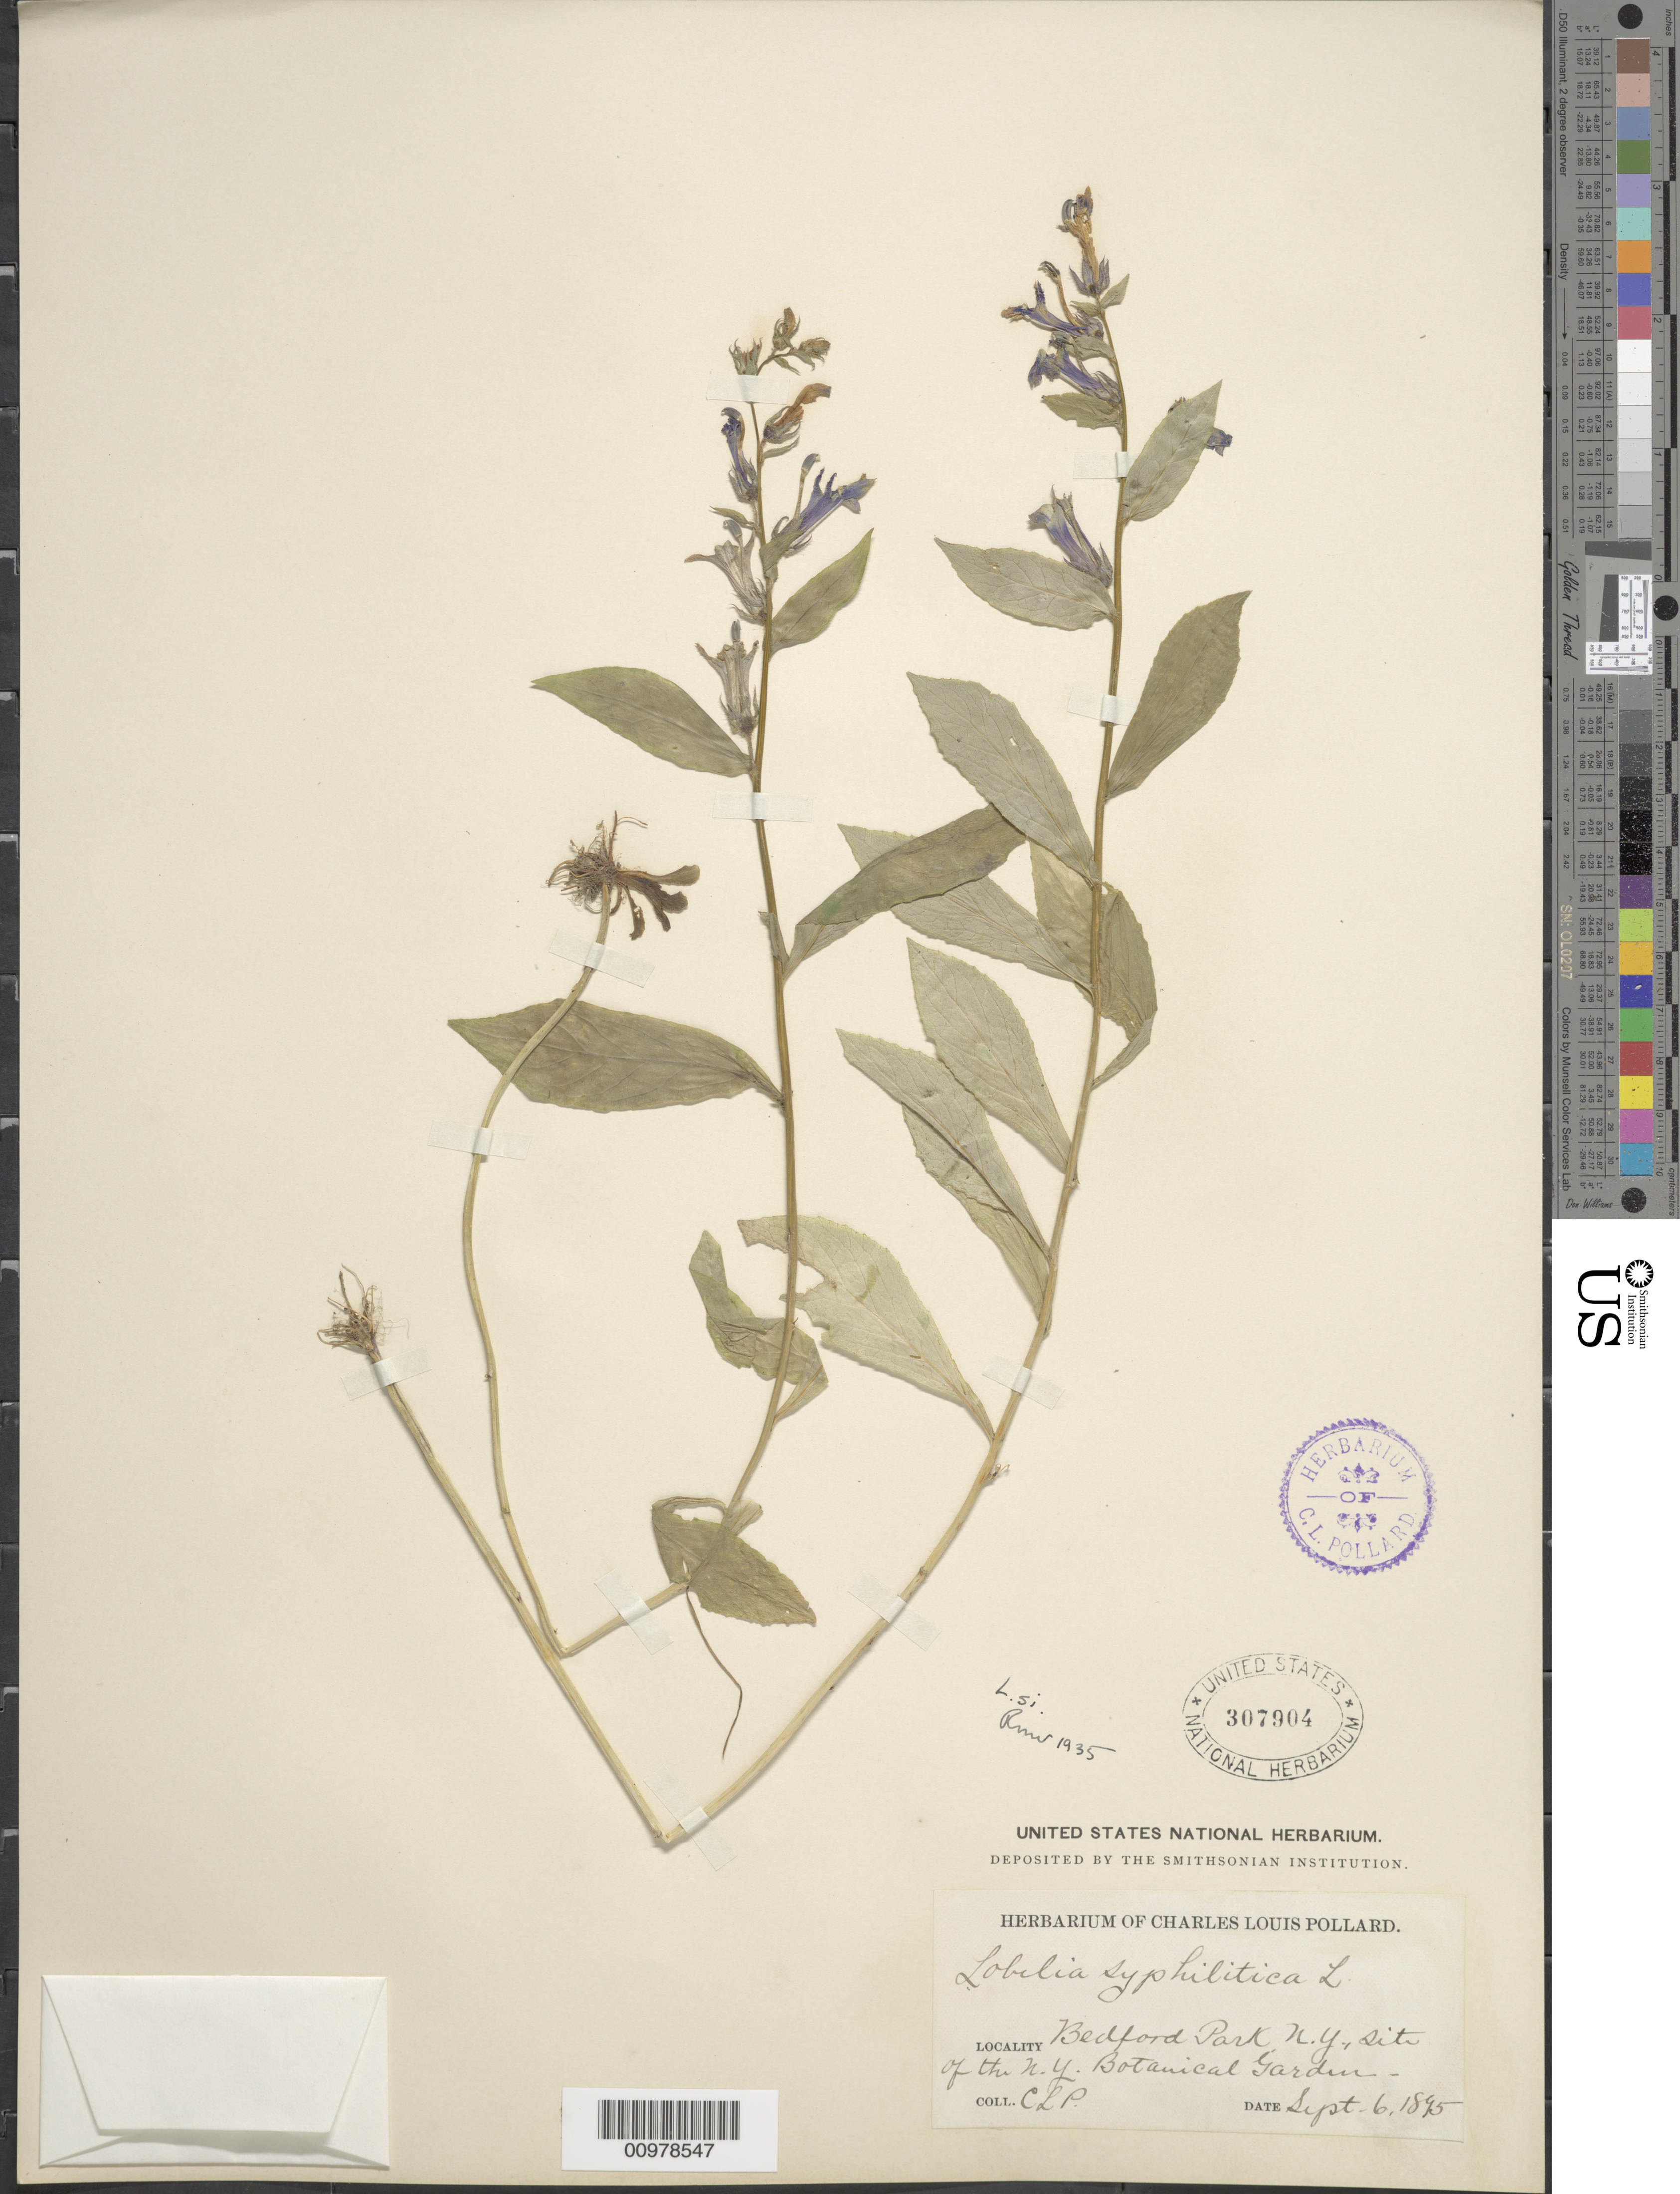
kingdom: Plantae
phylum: Tracheophyta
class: Magnoliopsida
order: Asterales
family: Campanulaceae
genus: Lobelia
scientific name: Lobelia siphilitica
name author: L.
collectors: C. L. Pollard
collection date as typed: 06 Sep 1895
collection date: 1895-09-06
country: United States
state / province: New York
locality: Bedford Park, New York Botanical Garden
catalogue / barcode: US 307904